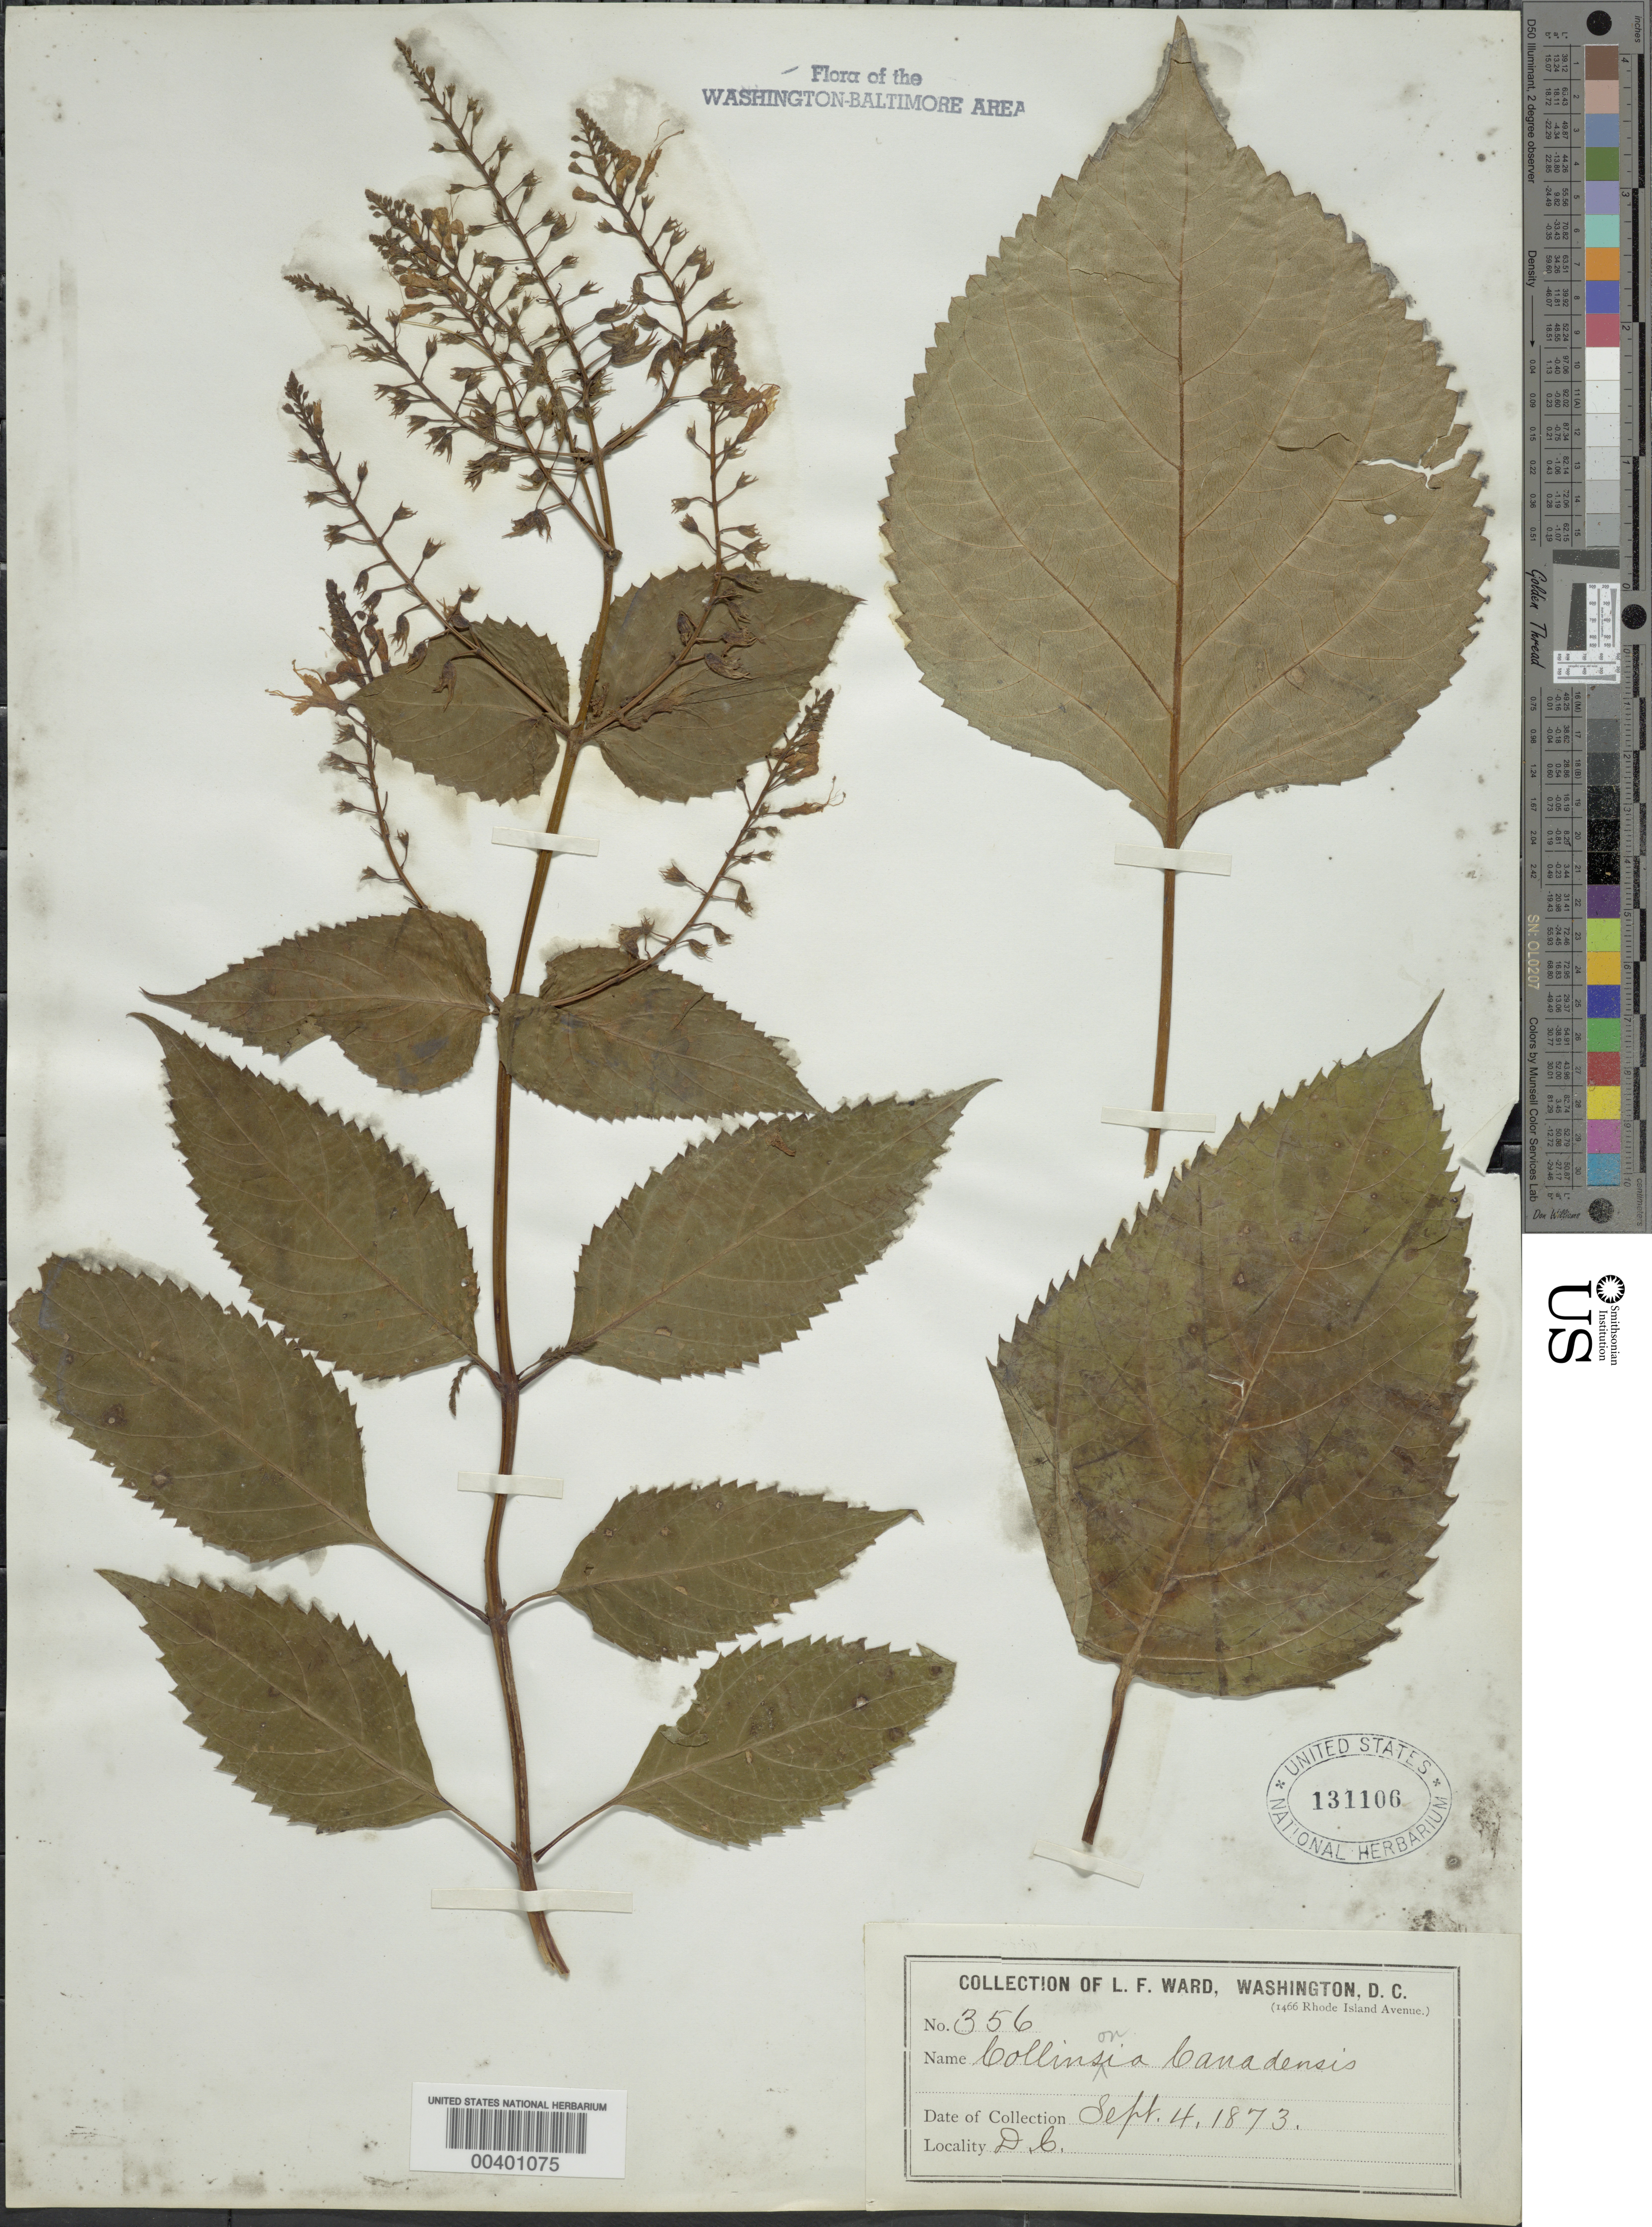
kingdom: Plantae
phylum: Tracheophyta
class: Magnoliopsida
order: Lamiales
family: Lamiaceae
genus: Collinsonia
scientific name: Collinsonia canadensis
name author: L.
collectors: L. F. Ward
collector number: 356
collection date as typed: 04 Sep 1873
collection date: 1873-09-04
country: United States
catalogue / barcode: US 131106